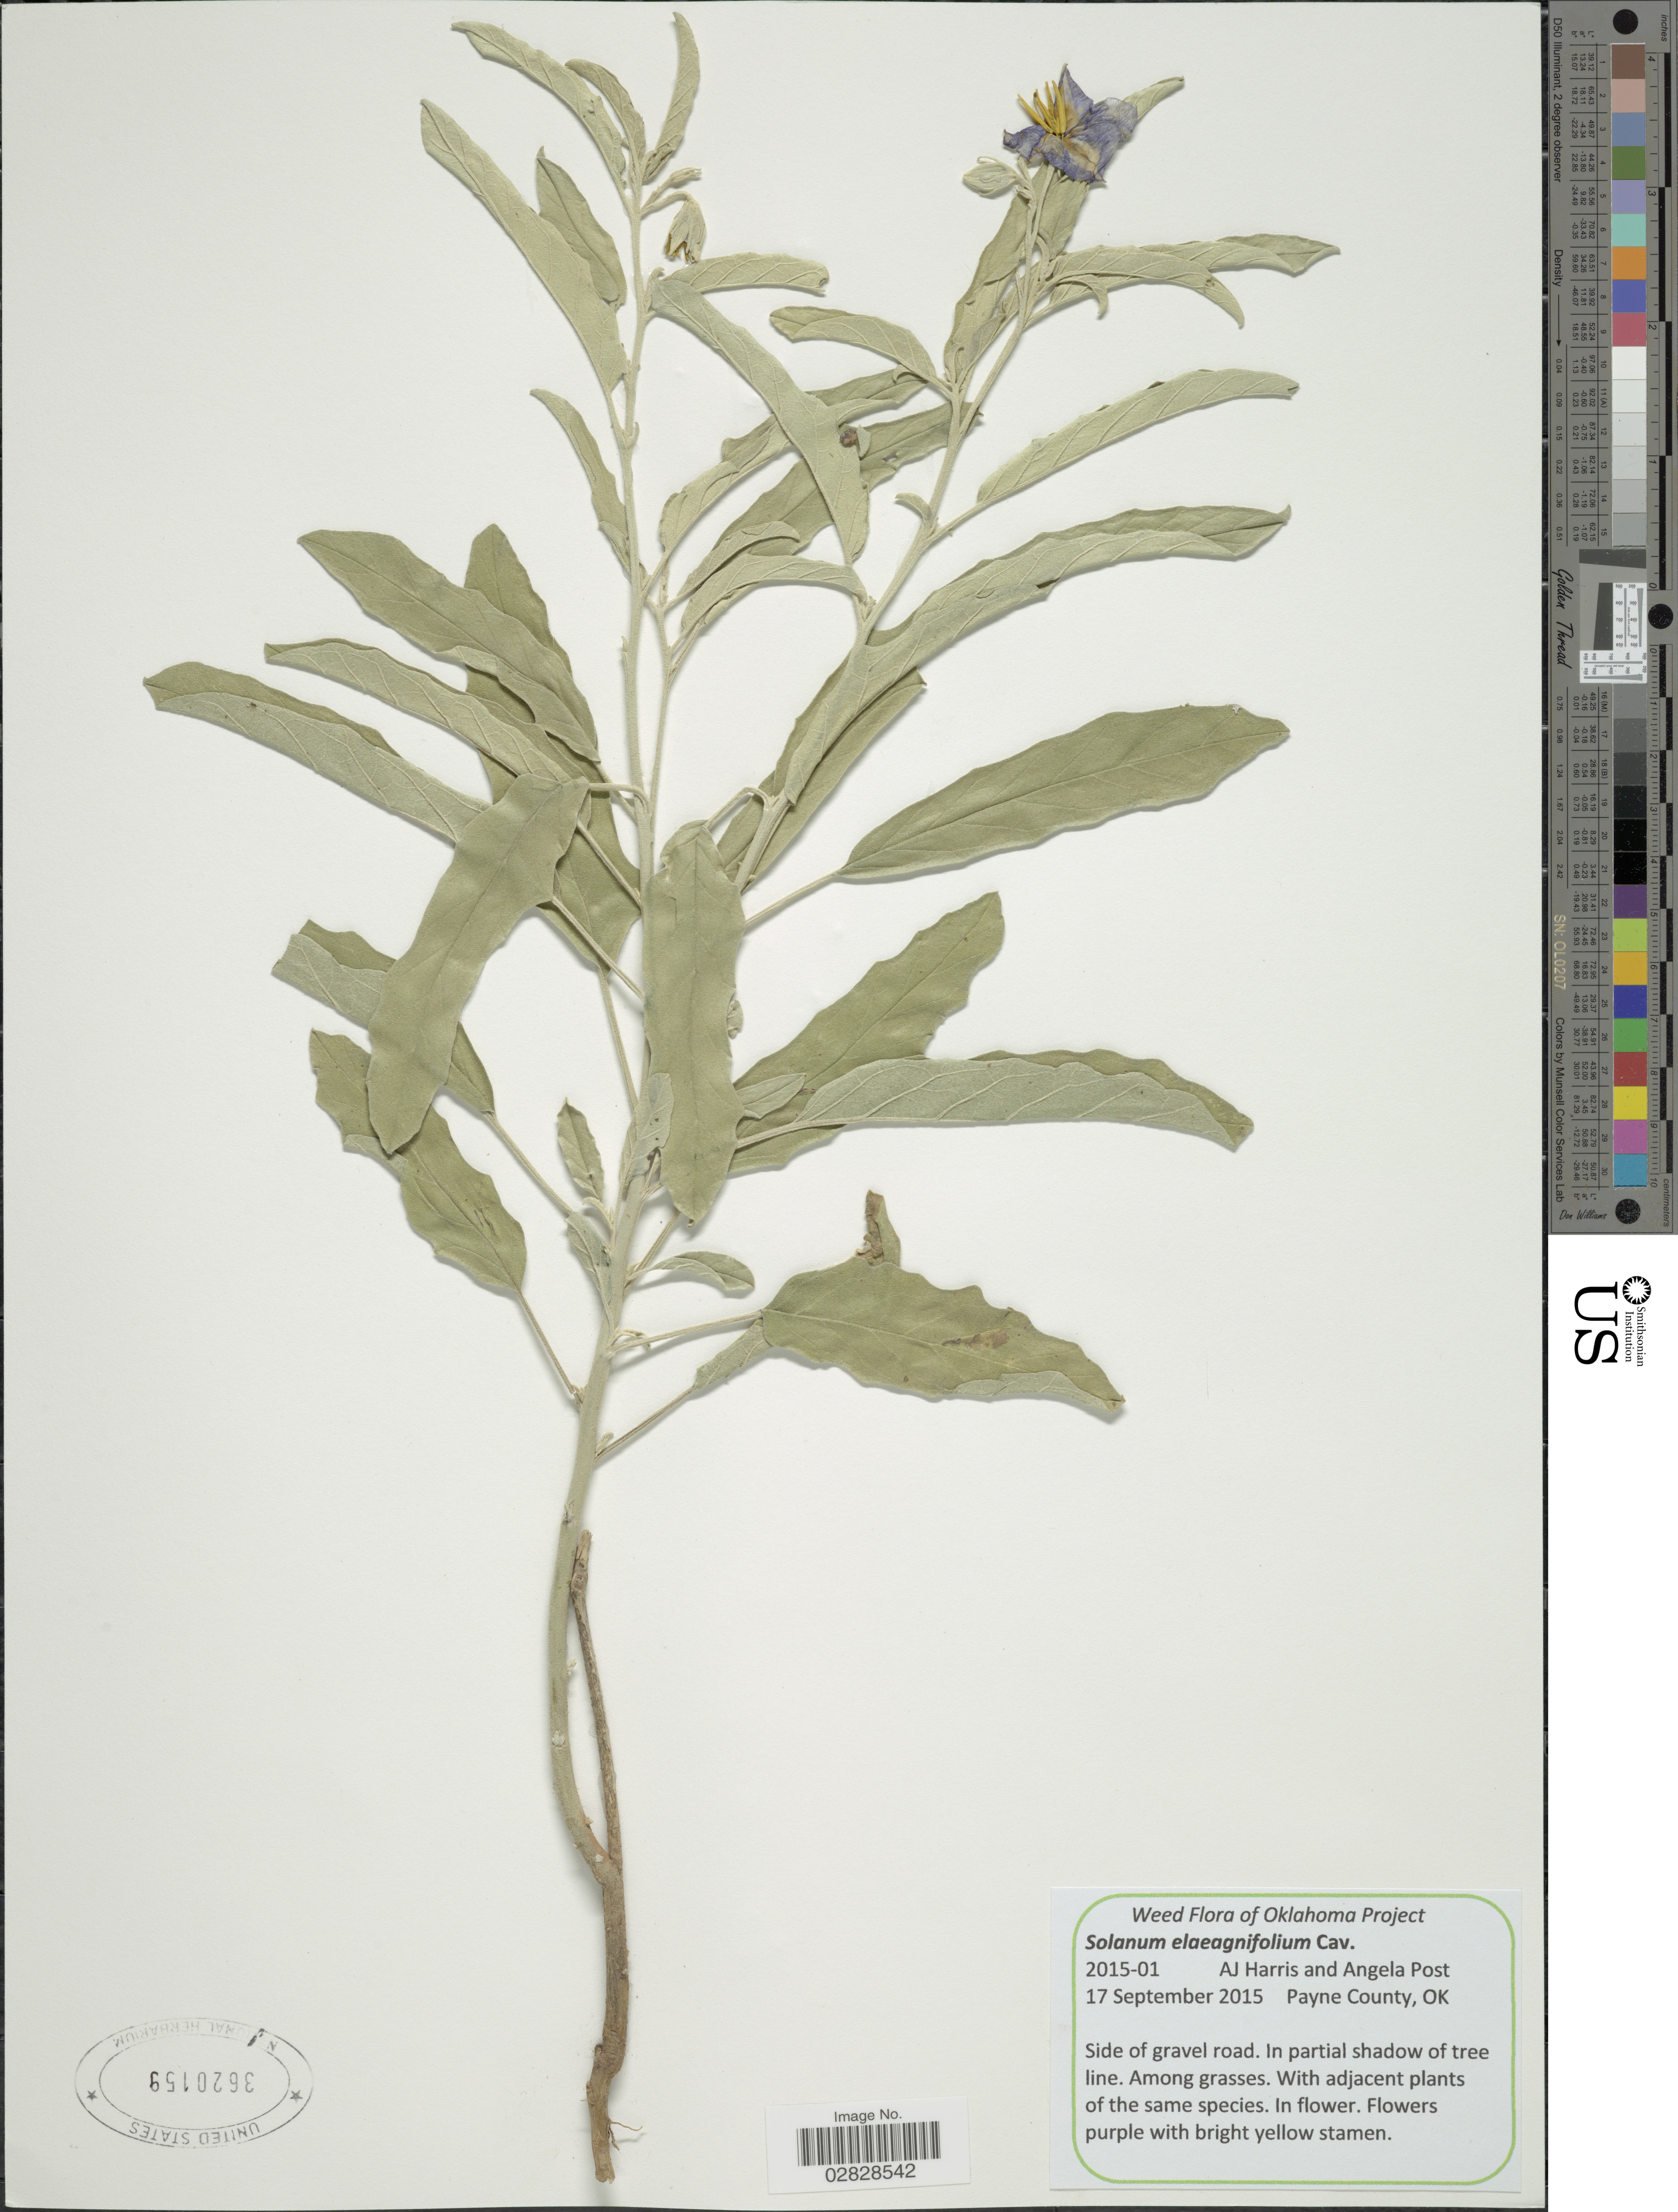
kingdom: Plantae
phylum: Tracheophyta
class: Magnoliopsida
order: Solanales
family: Solanaceae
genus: Solanum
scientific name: Solanum elaeagnifolium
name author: Cav.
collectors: A. J. Harris & A. Post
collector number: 2015-01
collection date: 2015-09-17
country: United States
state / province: Oklahoma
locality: Payne County.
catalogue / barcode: US 3620159